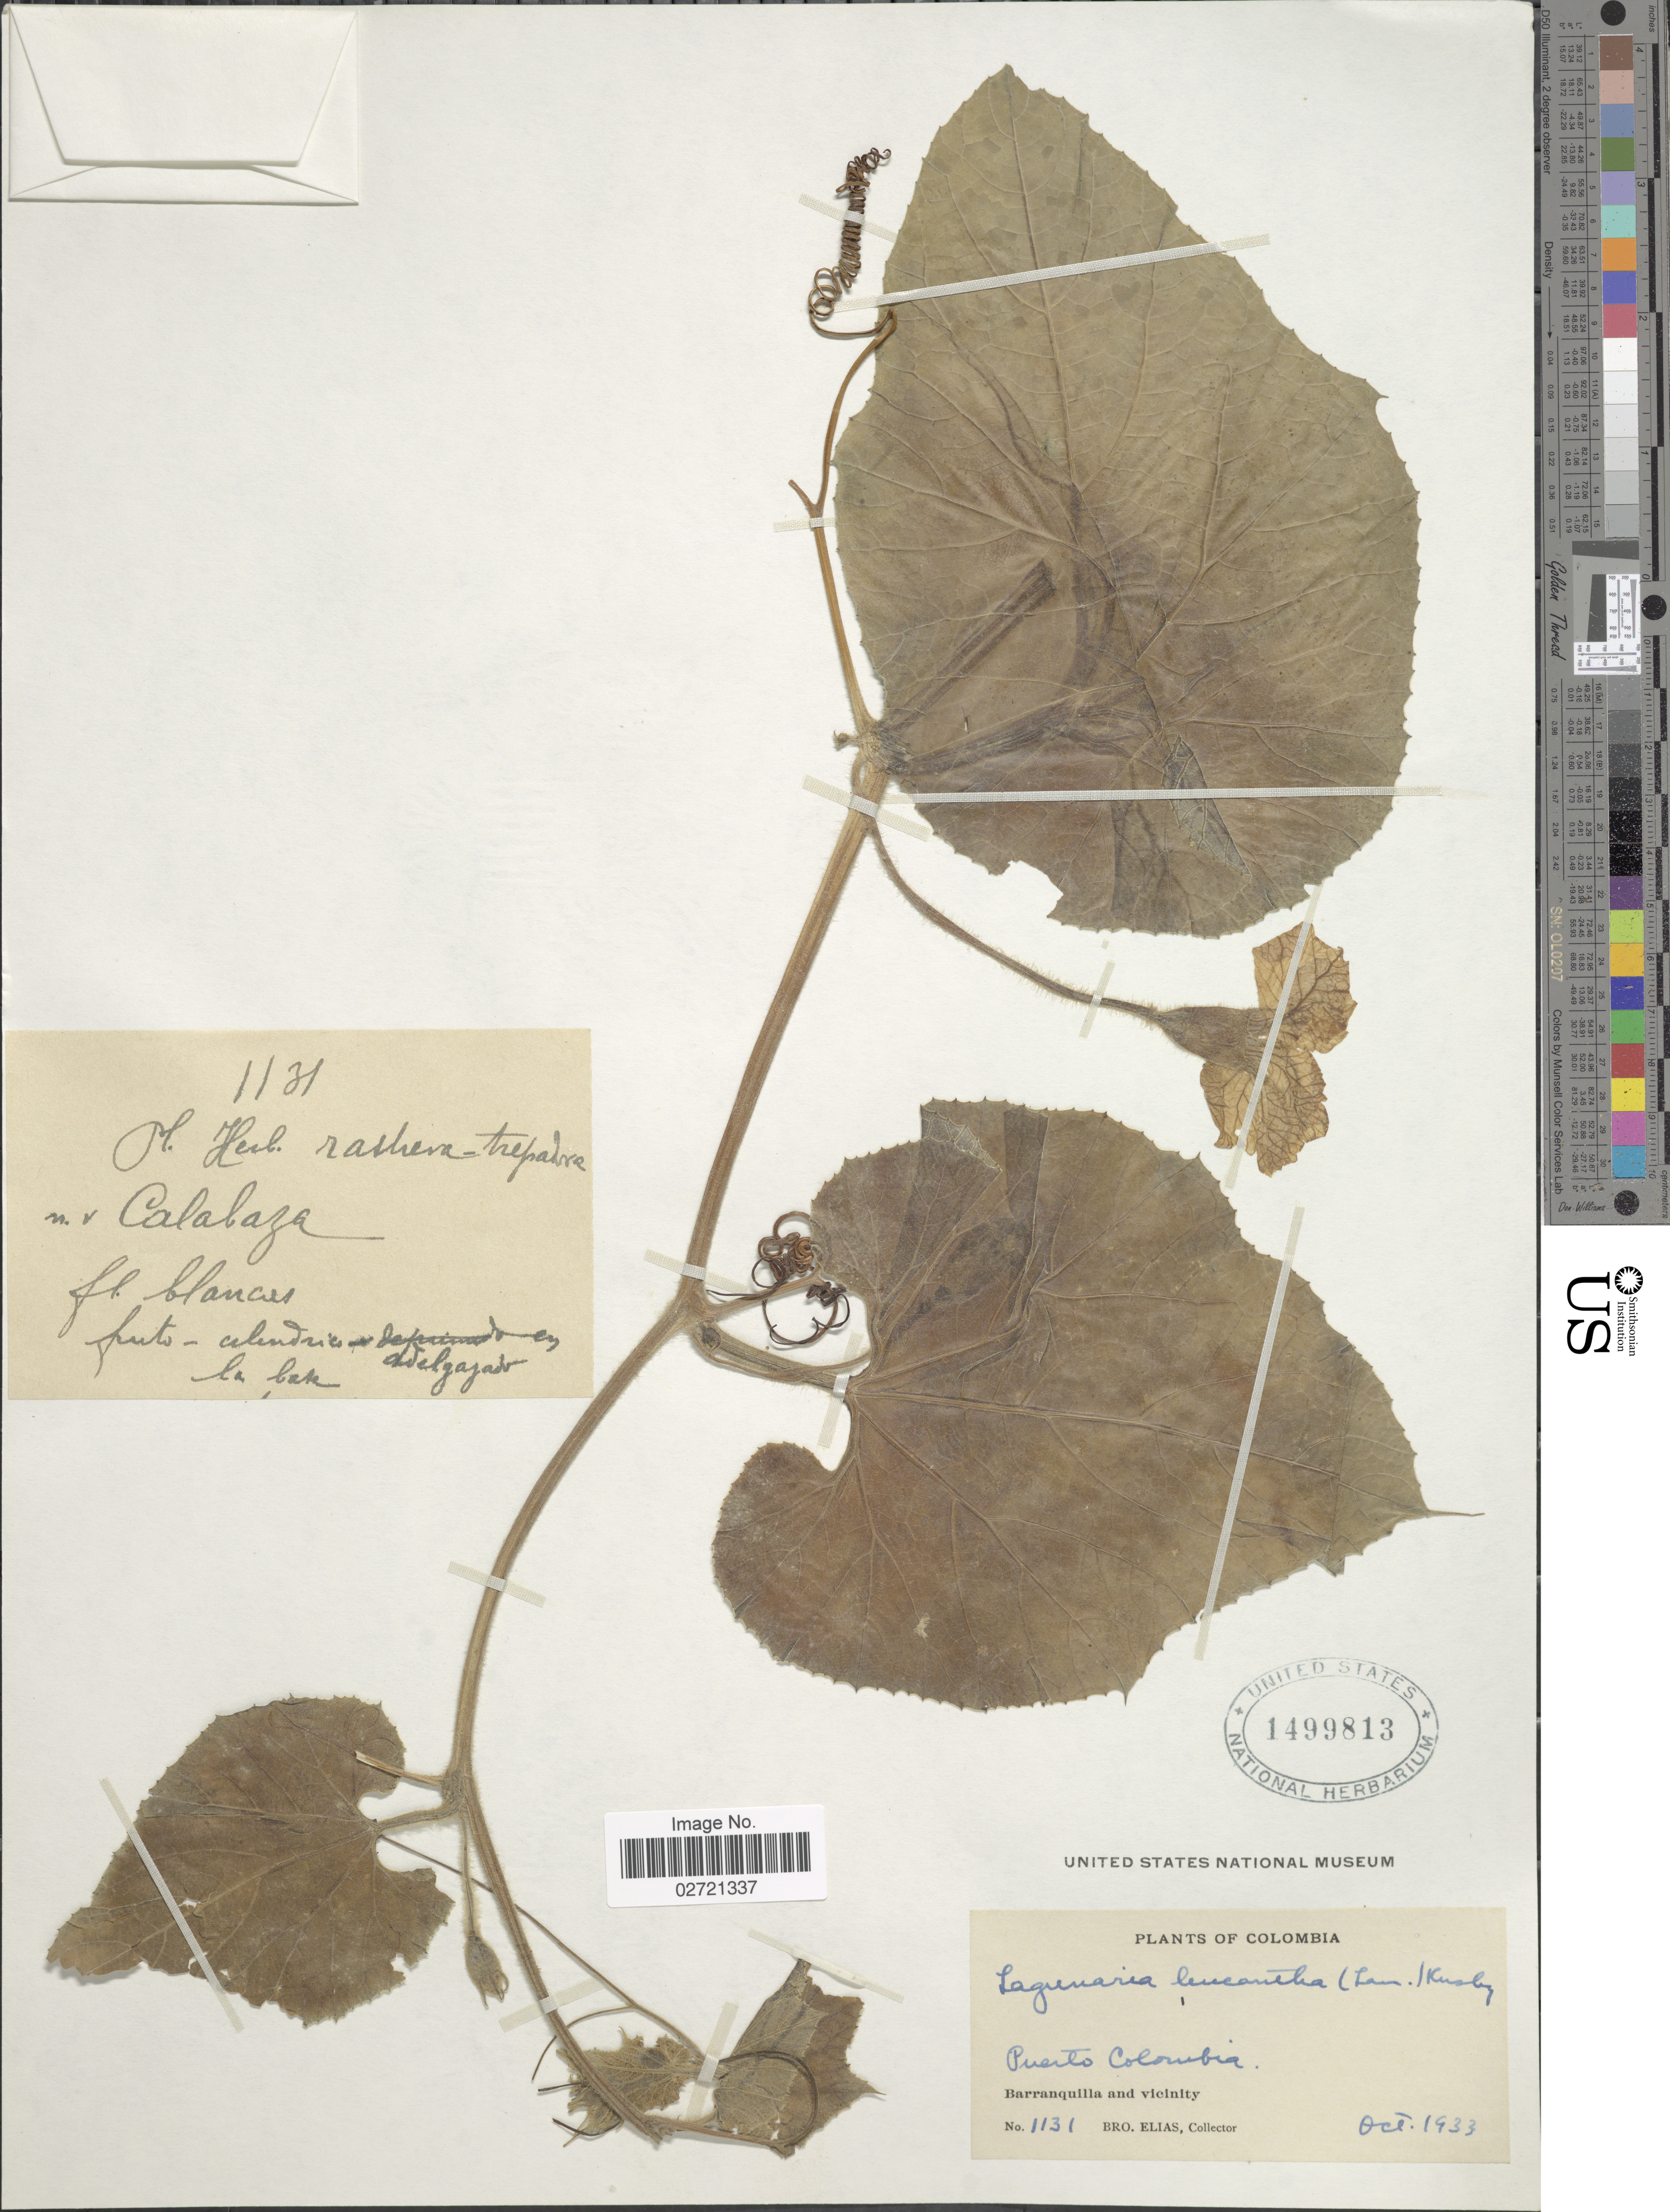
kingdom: Plantae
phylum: Tracheophyta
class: Magnoliopsida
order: Cucurbitales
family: Cucurbitaceae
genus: Lagenaria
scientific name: Lagenaria siceraria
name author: (Molina) Standl.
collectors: Bro. Elias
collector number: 1131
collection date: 1933-10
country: Colombia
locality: Puerto Colombia, Barranquilla and vicinity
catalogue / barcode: US 1499813